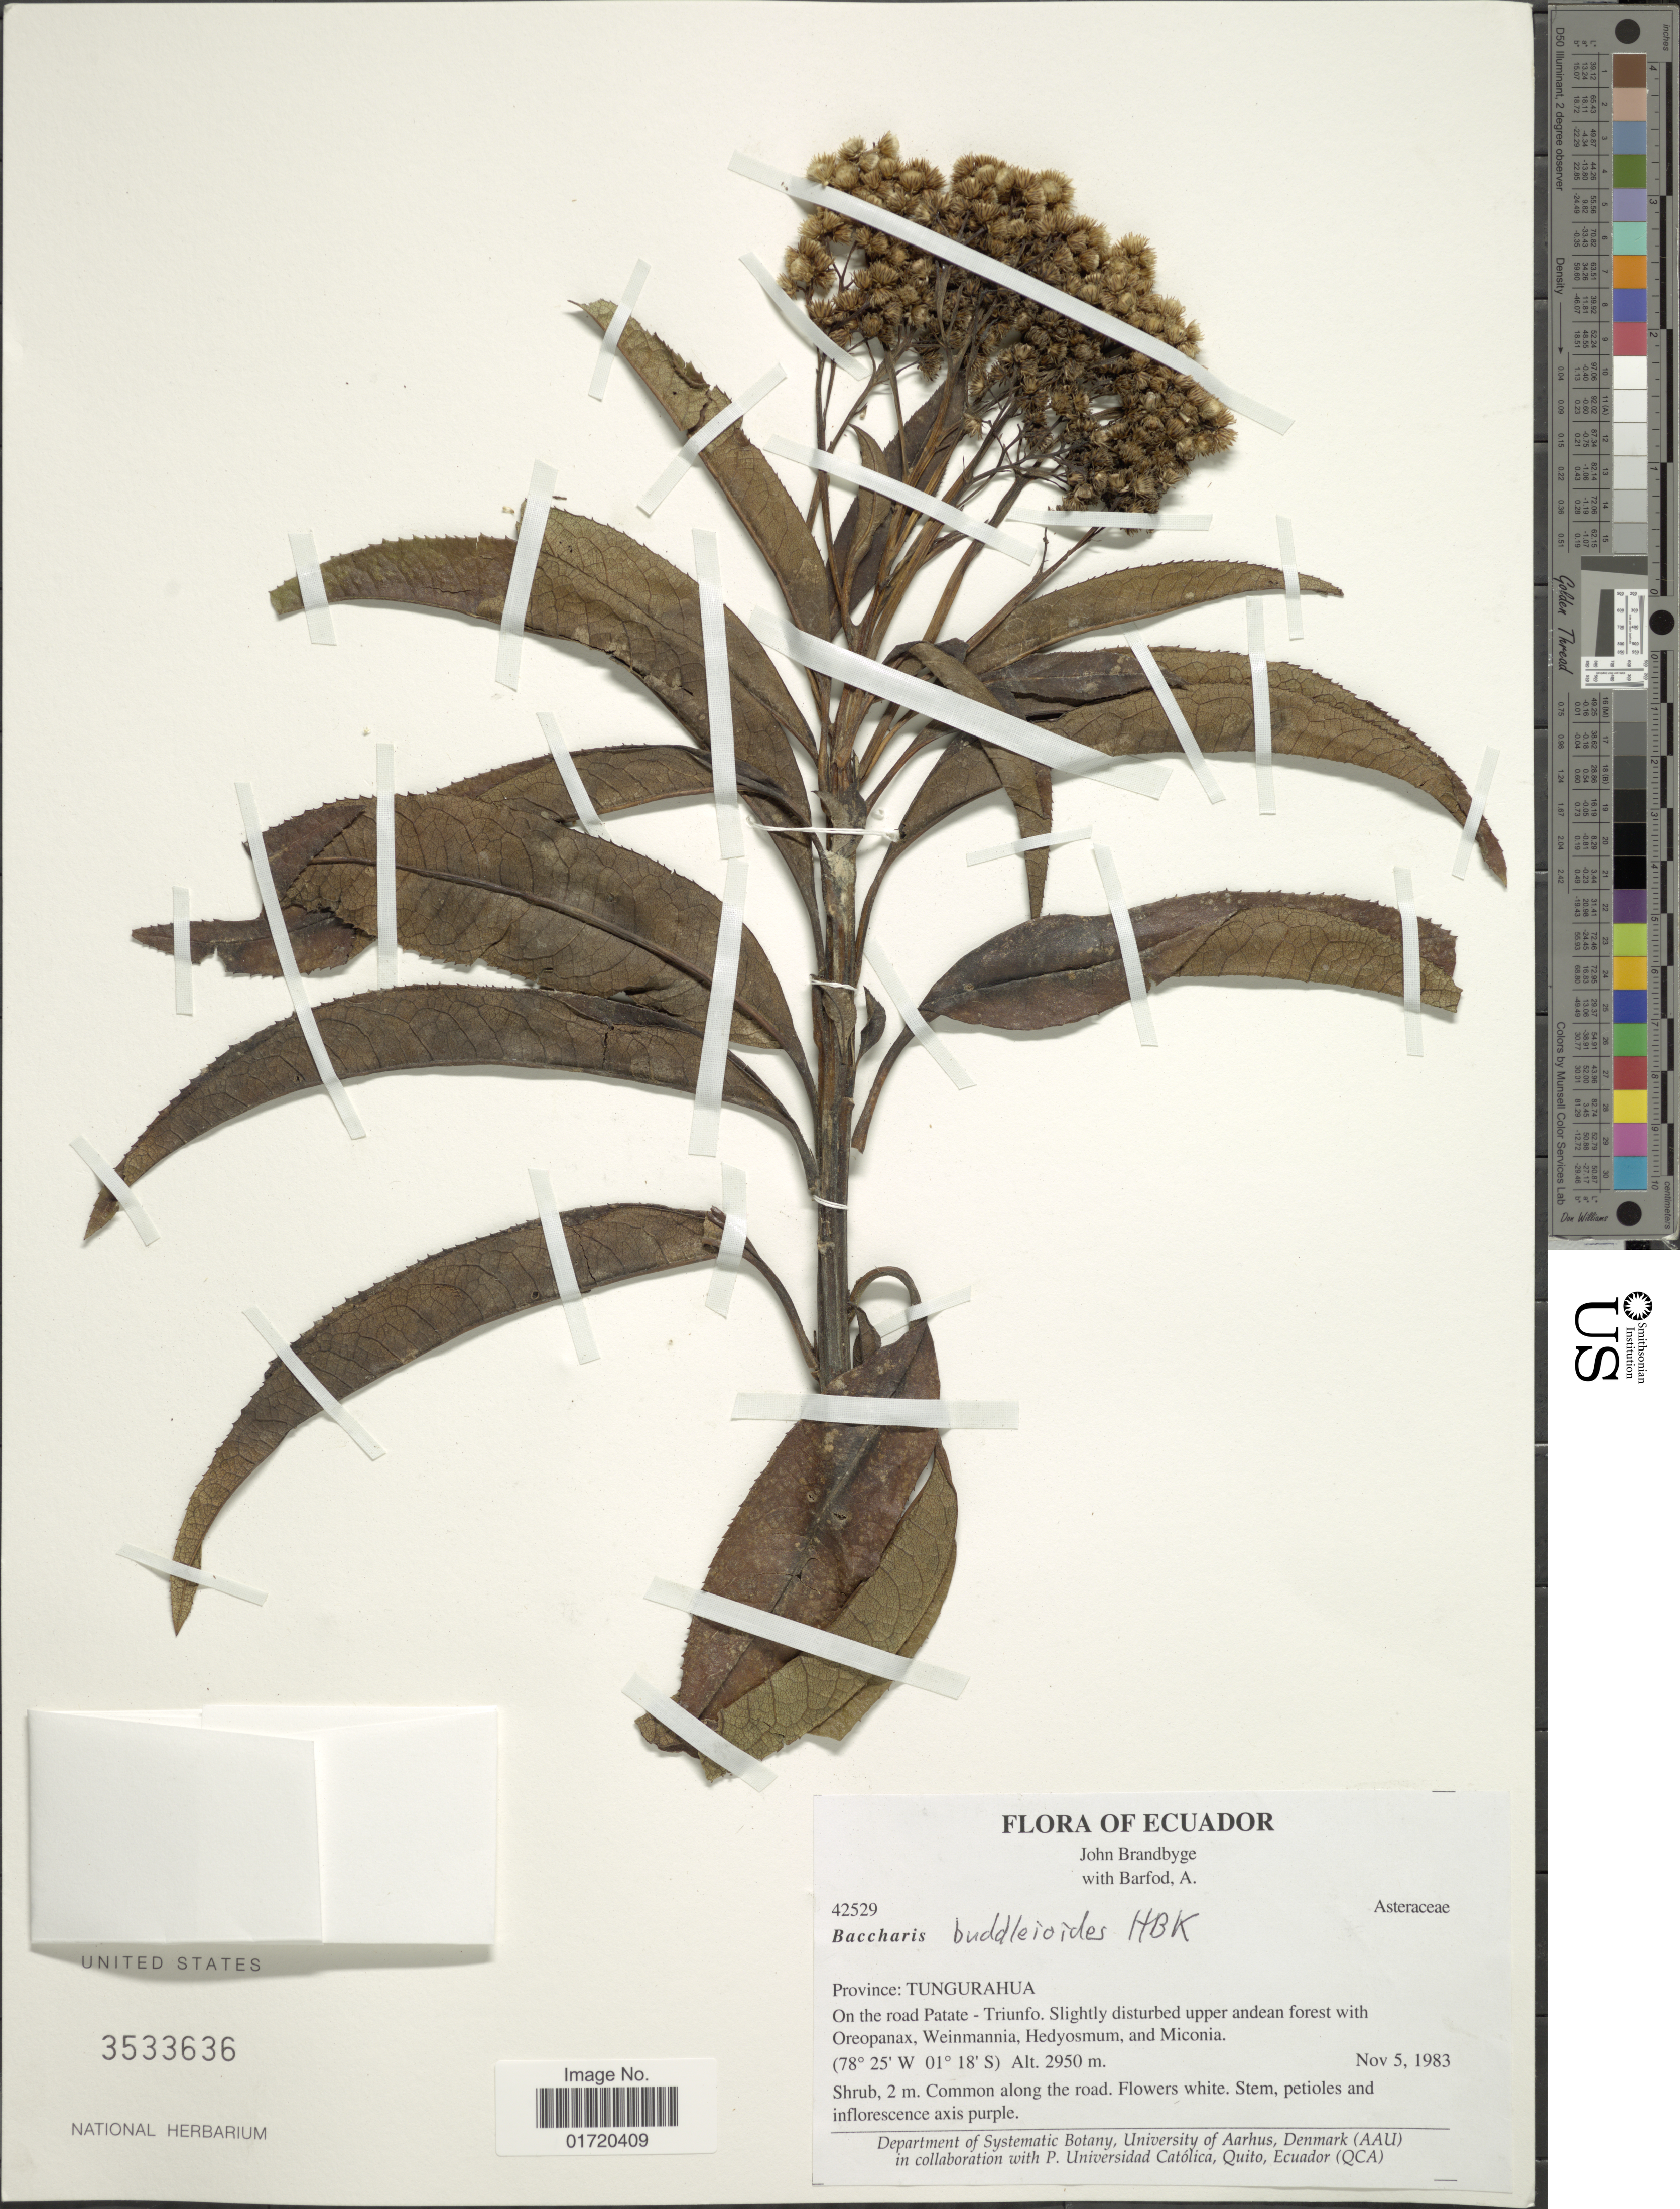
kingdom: Plantae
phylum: Tracheophyta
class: Magnoliopsida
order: Asterales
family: Asteraceae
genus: Baccharis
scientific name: Baccharis buddlejoides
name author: Kunth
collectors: J. Brandbyge & A. Barfod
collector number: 42529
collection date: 1983-11-05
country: Ecuador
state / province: Tungurahua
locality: On the road Patate-Triunfo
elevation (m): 2950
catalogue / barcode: US 3533636